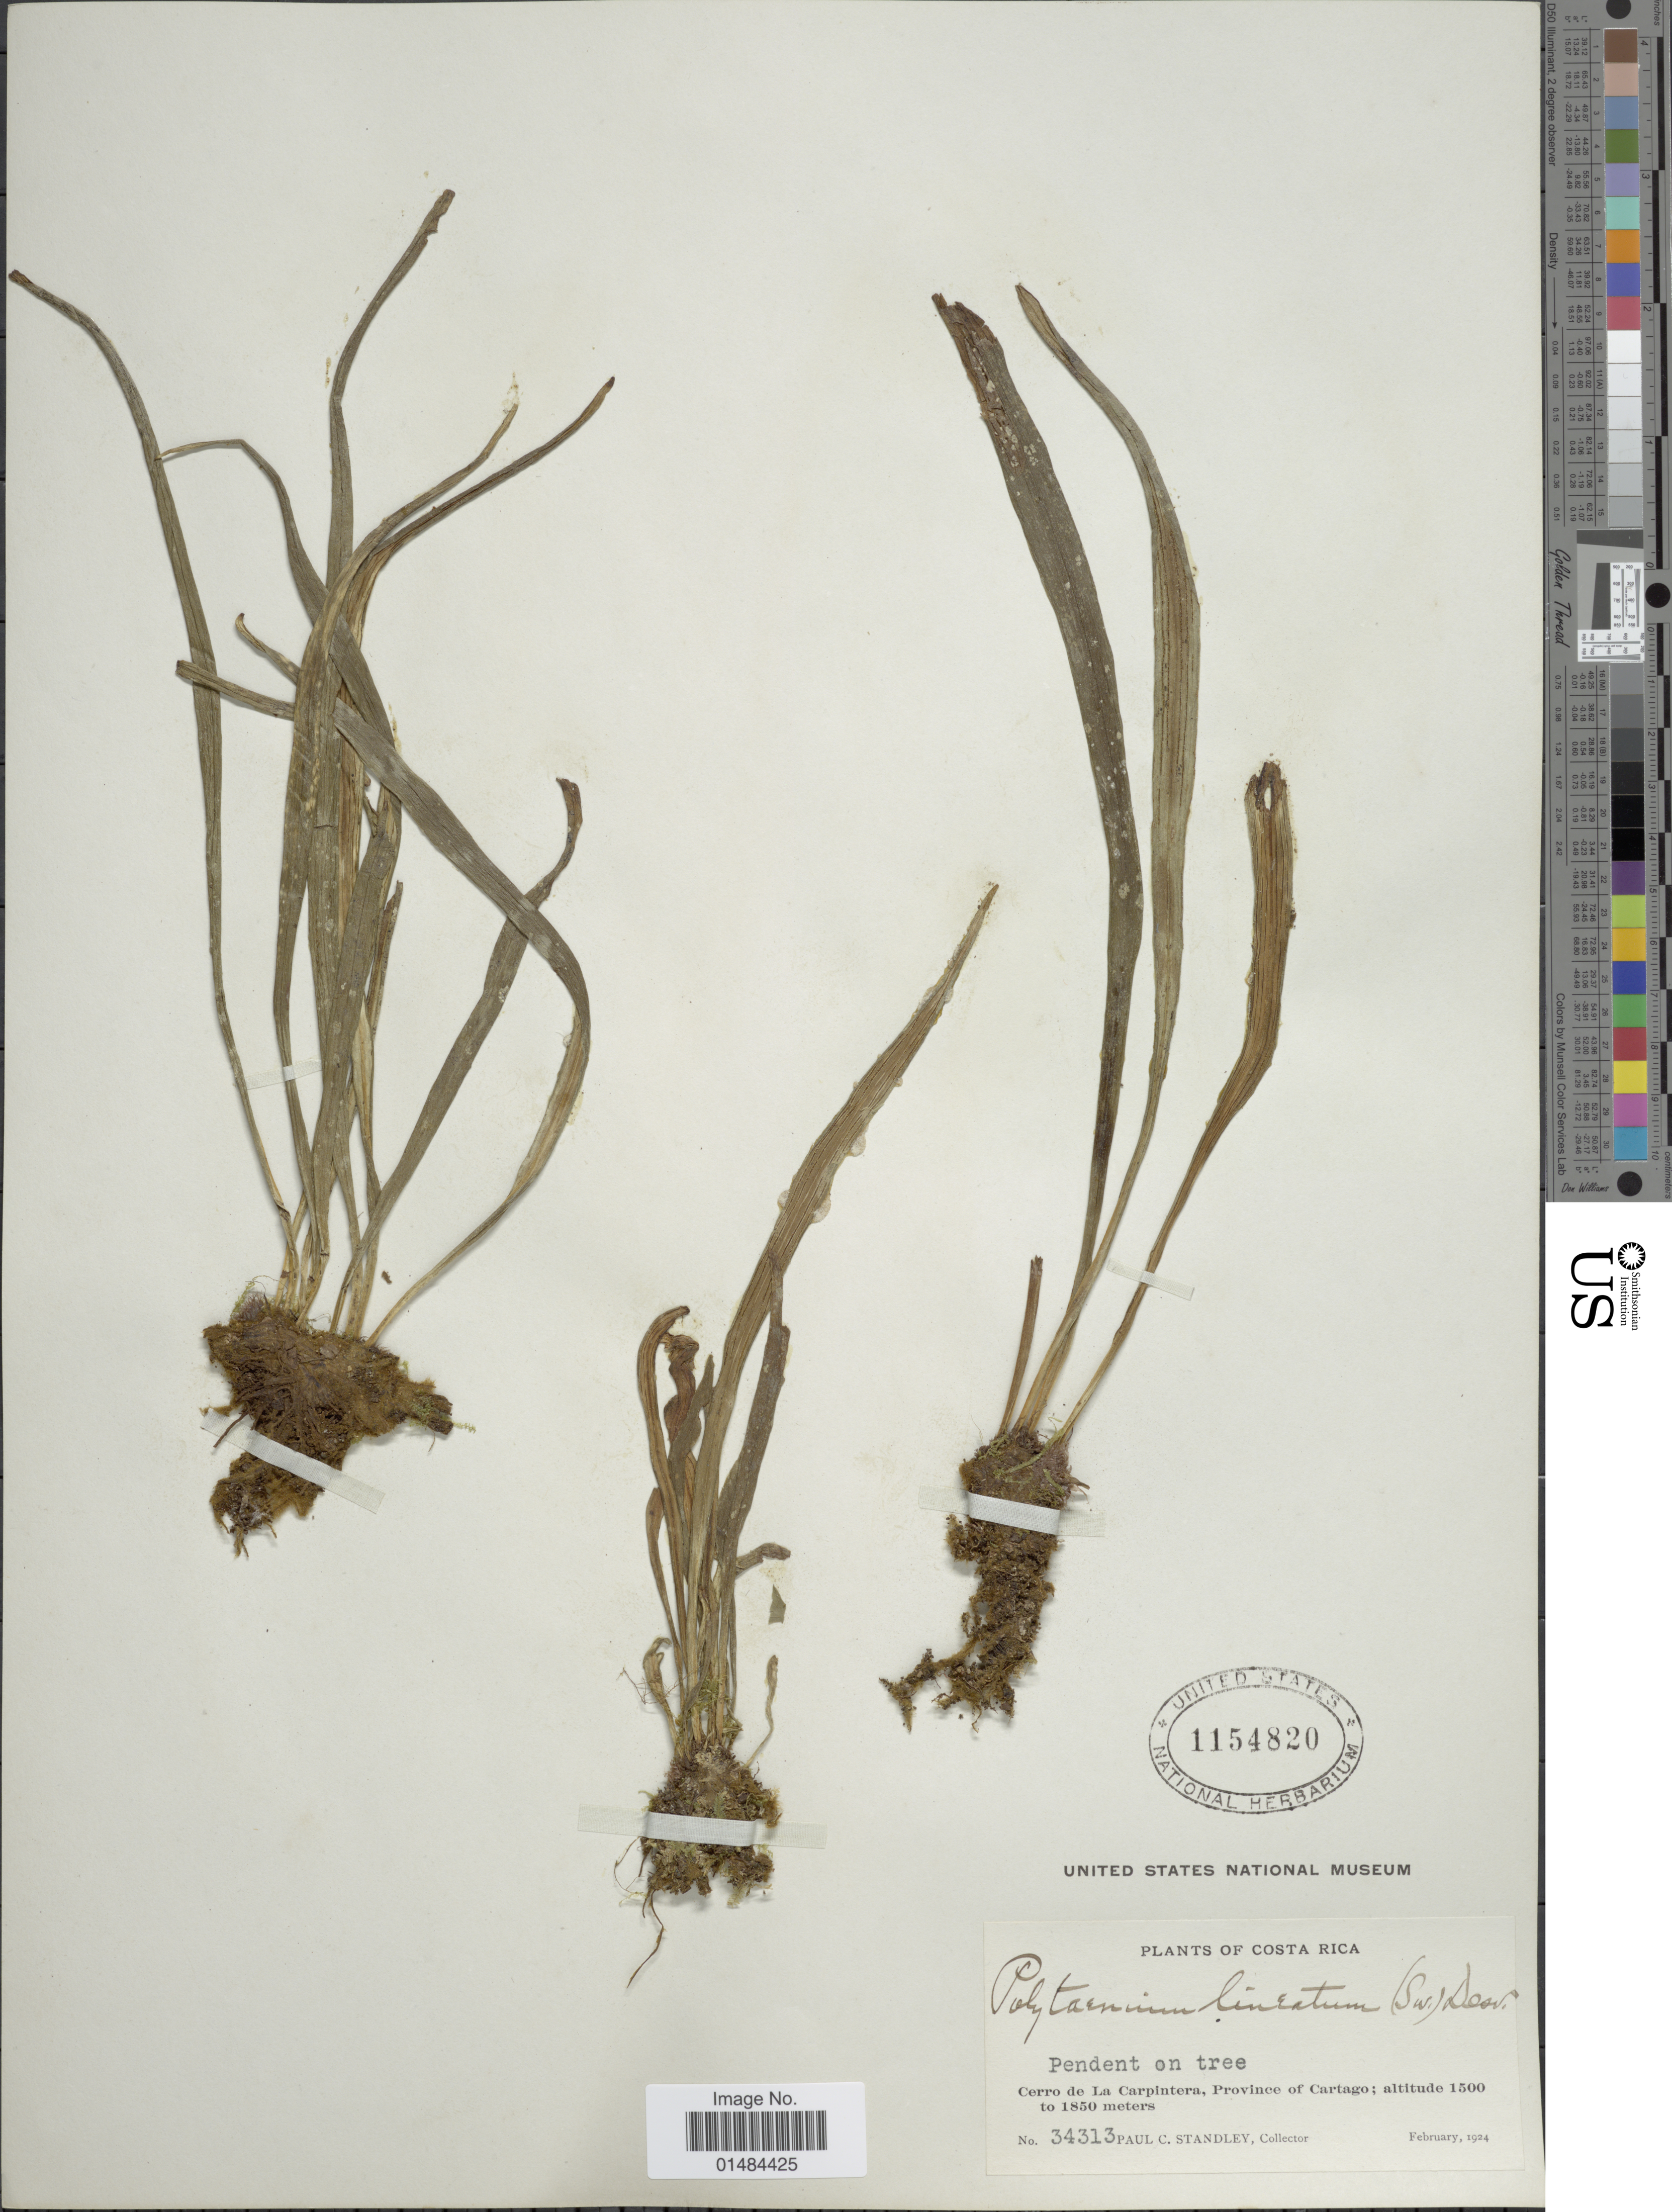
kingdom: Plantae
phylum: Tracheophyta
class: Polypodiopsida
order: Polypodiales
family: Pteridaceae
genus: Polytaenium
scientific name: Polytaenium lineatum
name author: (Sw.) J. Sm.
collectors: P. C. Standley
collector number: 34313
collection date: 1924-02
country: Costa Rica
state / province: Cartago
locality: Costa Rica, Cerro de La Carpintera, Province of Cartago.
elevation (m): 1500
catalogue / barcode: US 1154820